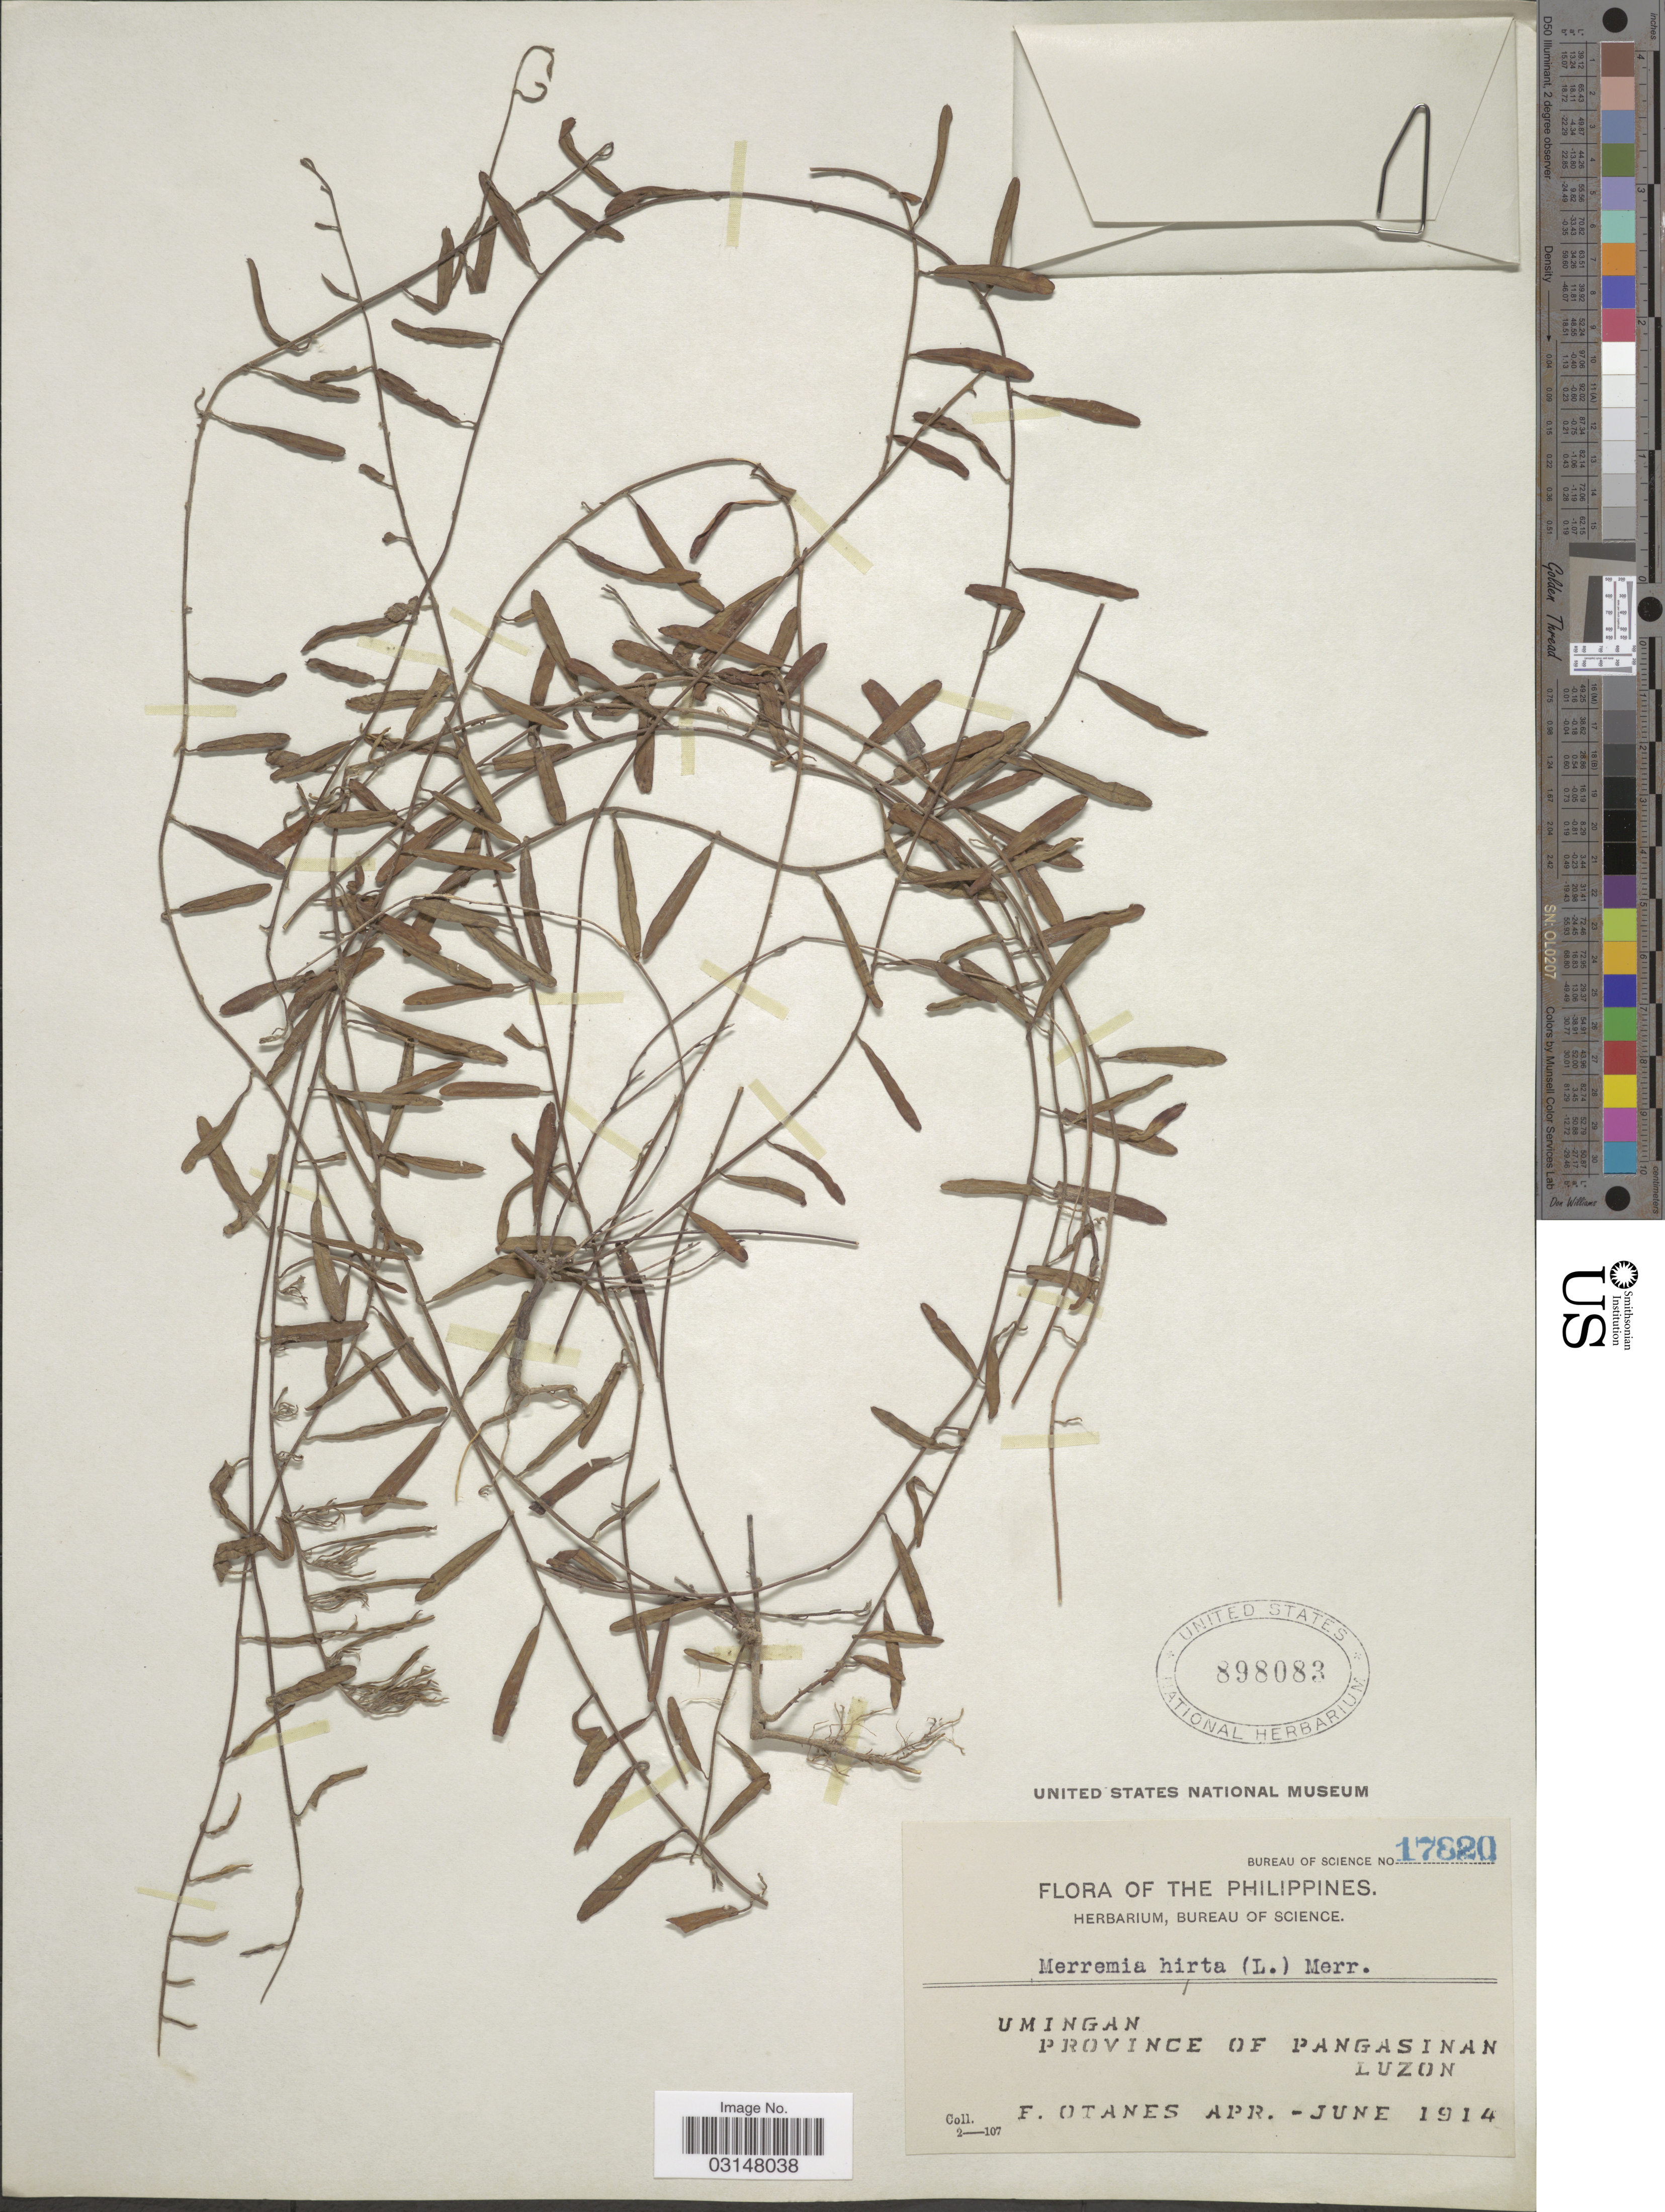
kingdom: Plantae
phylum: Tracheophyta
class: Magnoliopsida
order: Solanales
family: Convolvulaceae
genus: Merremia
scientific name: Merremia hirta var. hirta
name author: (L.) Merr.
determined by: Strong, Mark T., (BOT), Smithsonian Institution - National Museum of Natural History (UNITED STATES)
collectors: F. Q. Otanes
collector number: Bureau of Science 17820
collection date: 1914-04/1914-06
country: Philippines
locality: Umingan. Province of Pangasinan. Luzon.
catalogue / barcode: US 898083